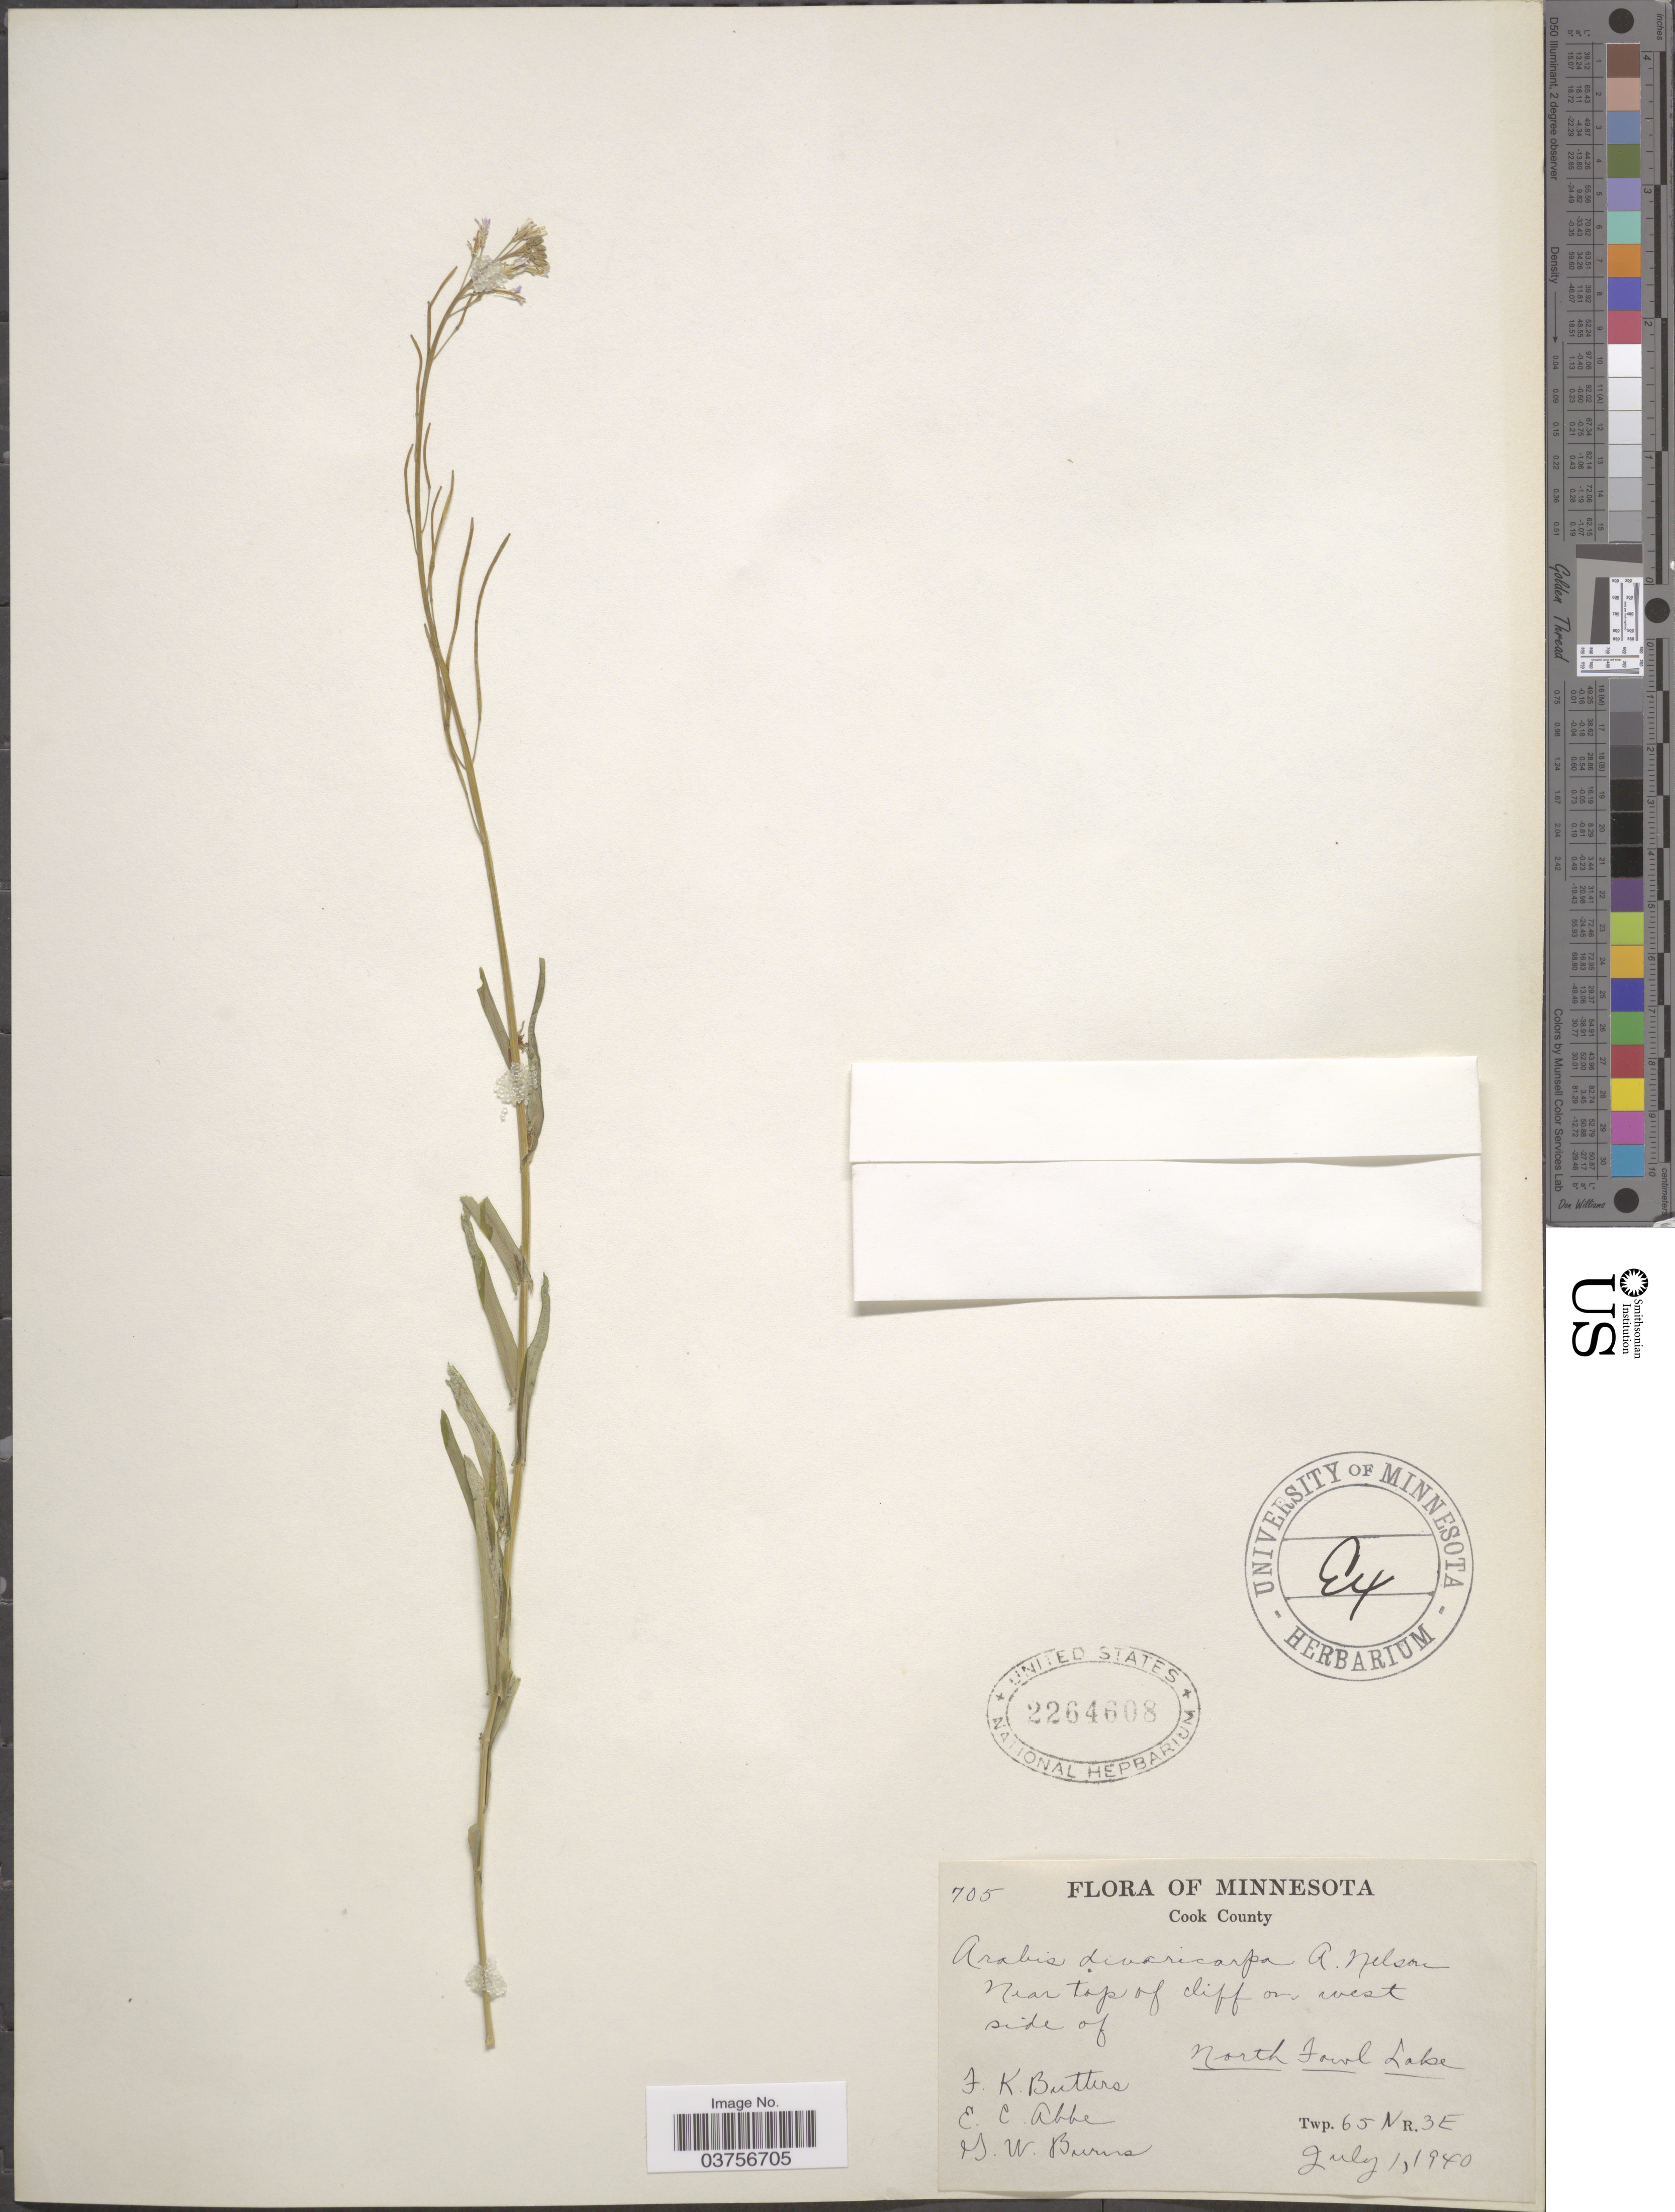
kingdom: Plantae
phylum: Tracheophyta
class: Magnoliopsida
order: Brassicales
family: Brassicaceae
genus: Arabis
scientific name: Arabis divaricarpa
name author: A. Nelson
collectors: F. K. Butters, E. C. Abbe & G. Burns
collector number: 705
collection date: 1940-07-01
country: United States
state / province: Minnesota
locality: Cook County. Near top of cliff on west side of North Fowl Lake. Twp. 65 N R. 3 E.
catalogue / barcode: US 2264608